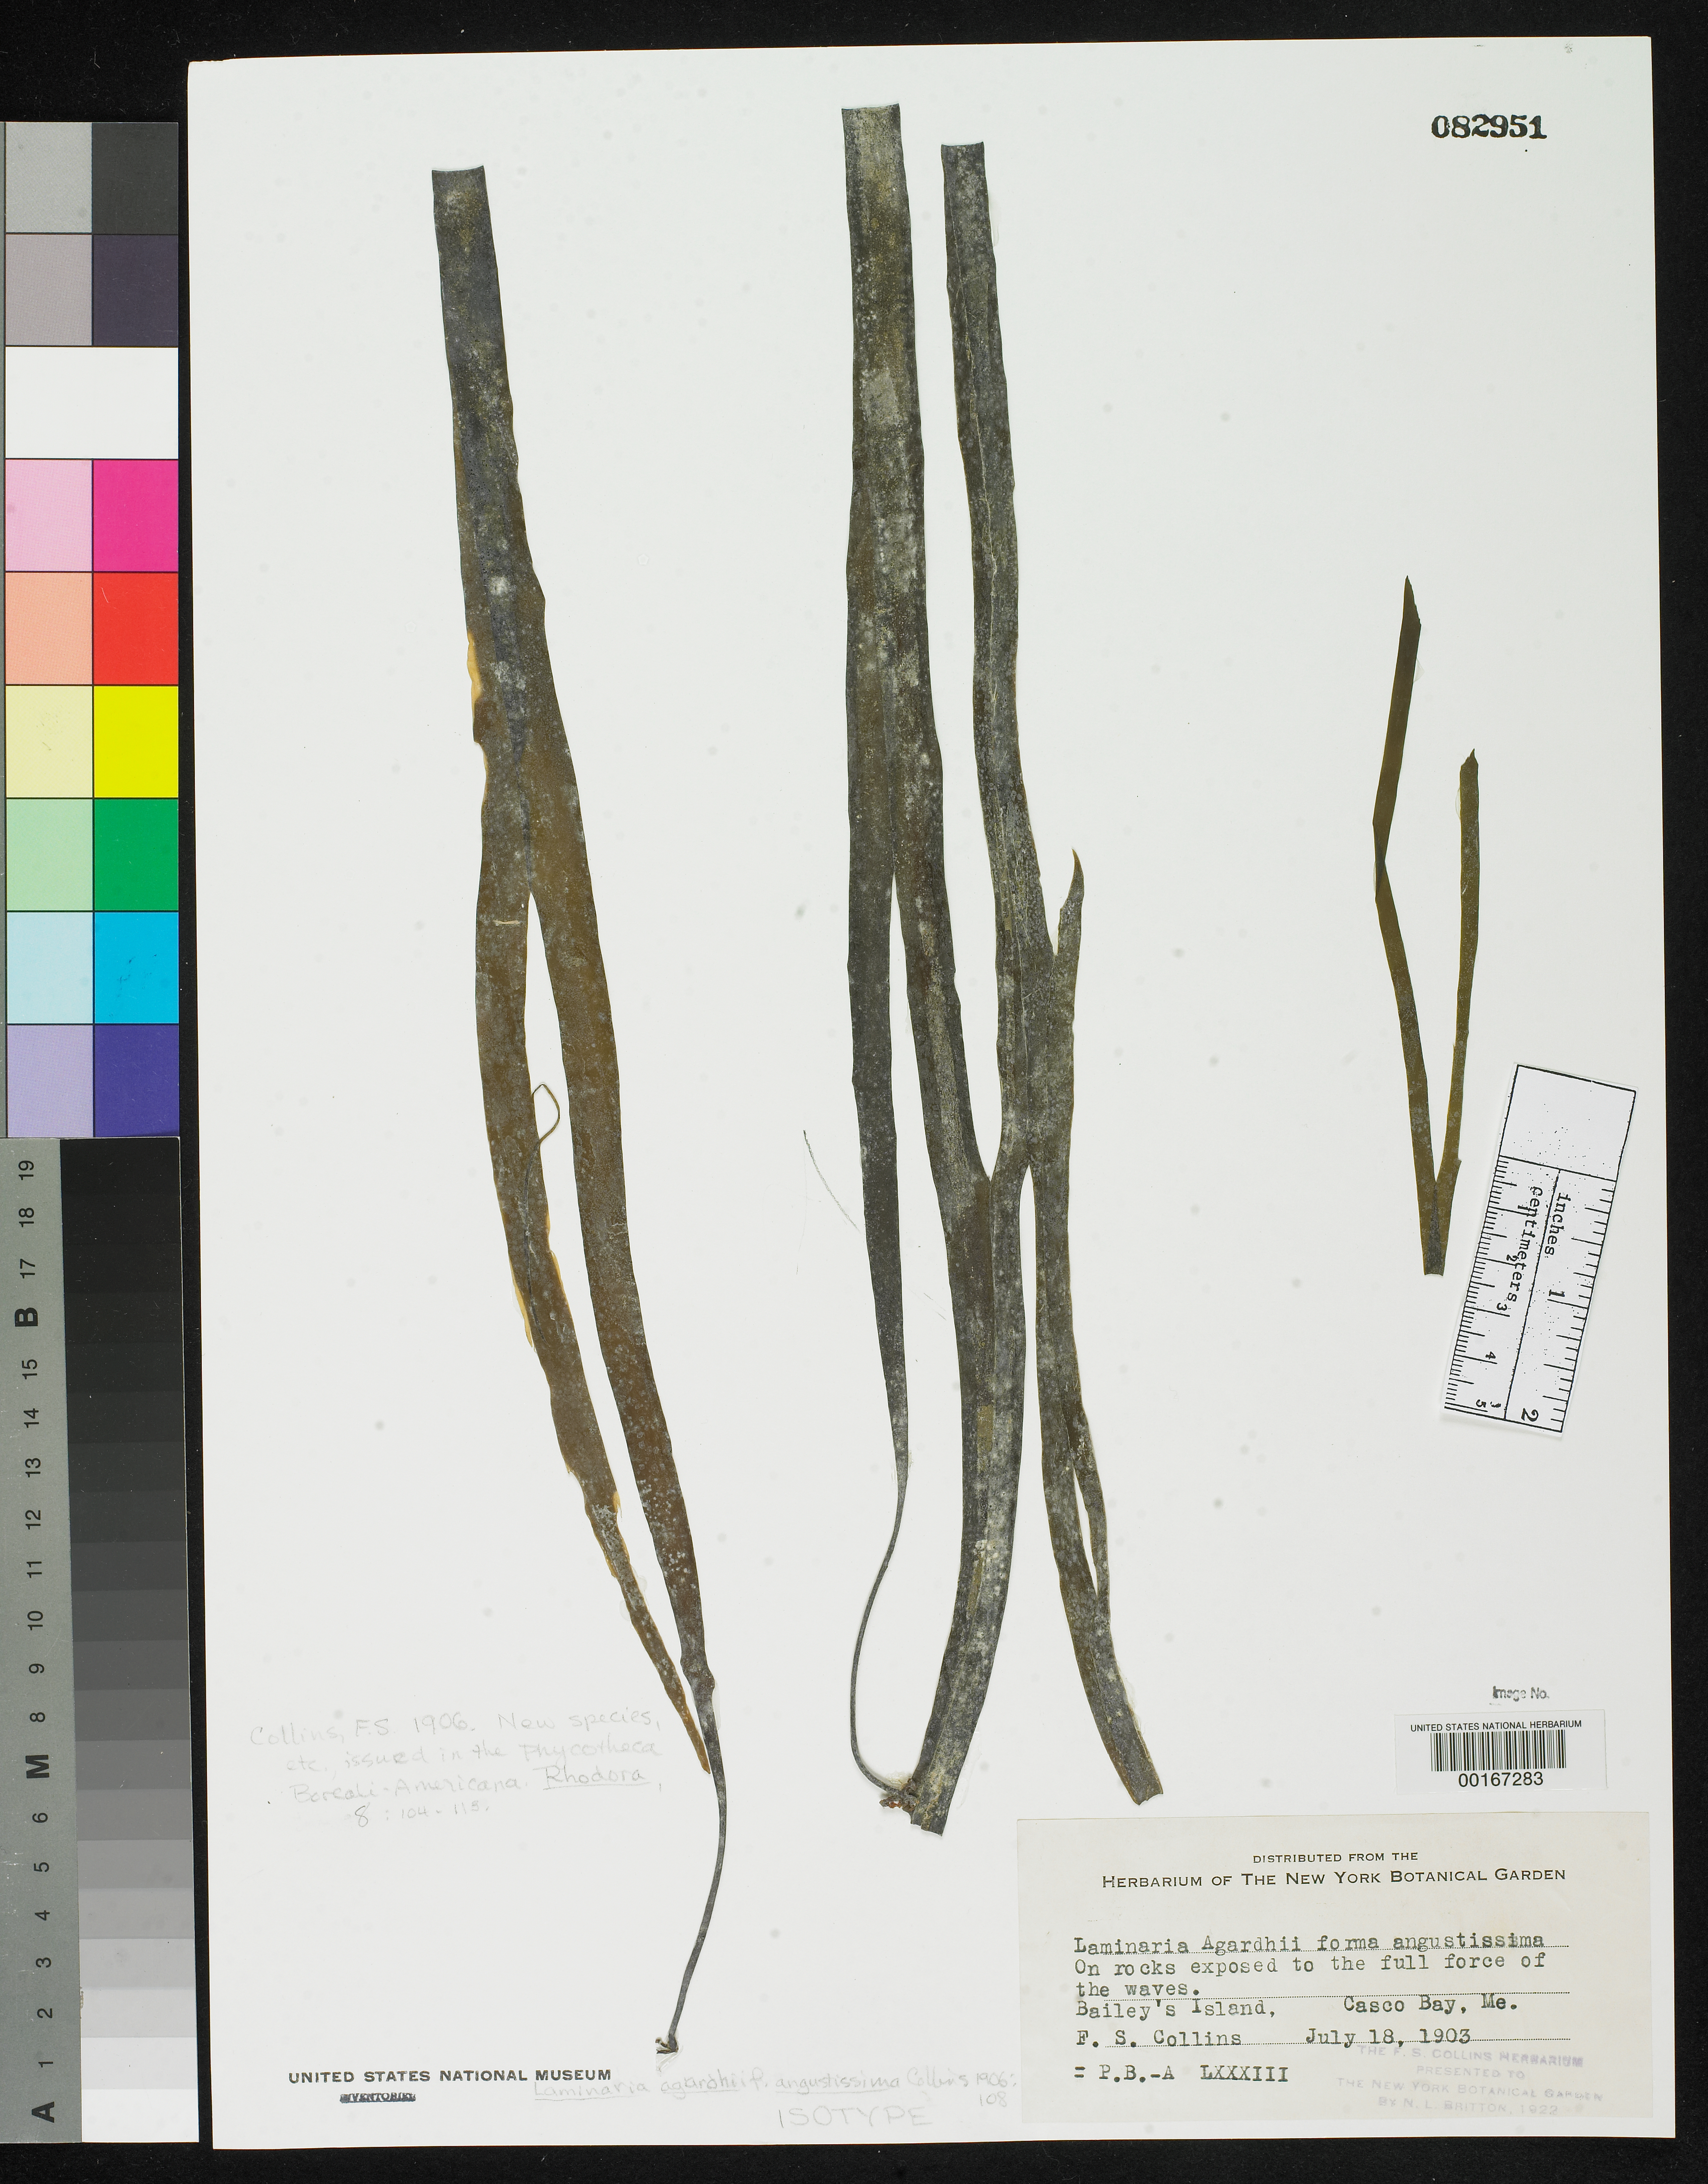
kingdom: Chromista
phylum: Ochrophyta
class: Phaeophyceae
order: Laminariales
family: Laminariaceae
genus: Laminaria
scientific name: Laminaria agardhii f. angustissima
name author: Collins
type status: Isotype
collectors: F. Collins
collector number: PB-A LXXXIII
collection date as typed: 18 Jul 1903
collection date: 1903-07-18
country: United States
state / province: Maine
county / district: Cumberland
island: Bailey Island (Bailey's Island)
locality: Casco Bay.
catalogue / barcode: US 82951